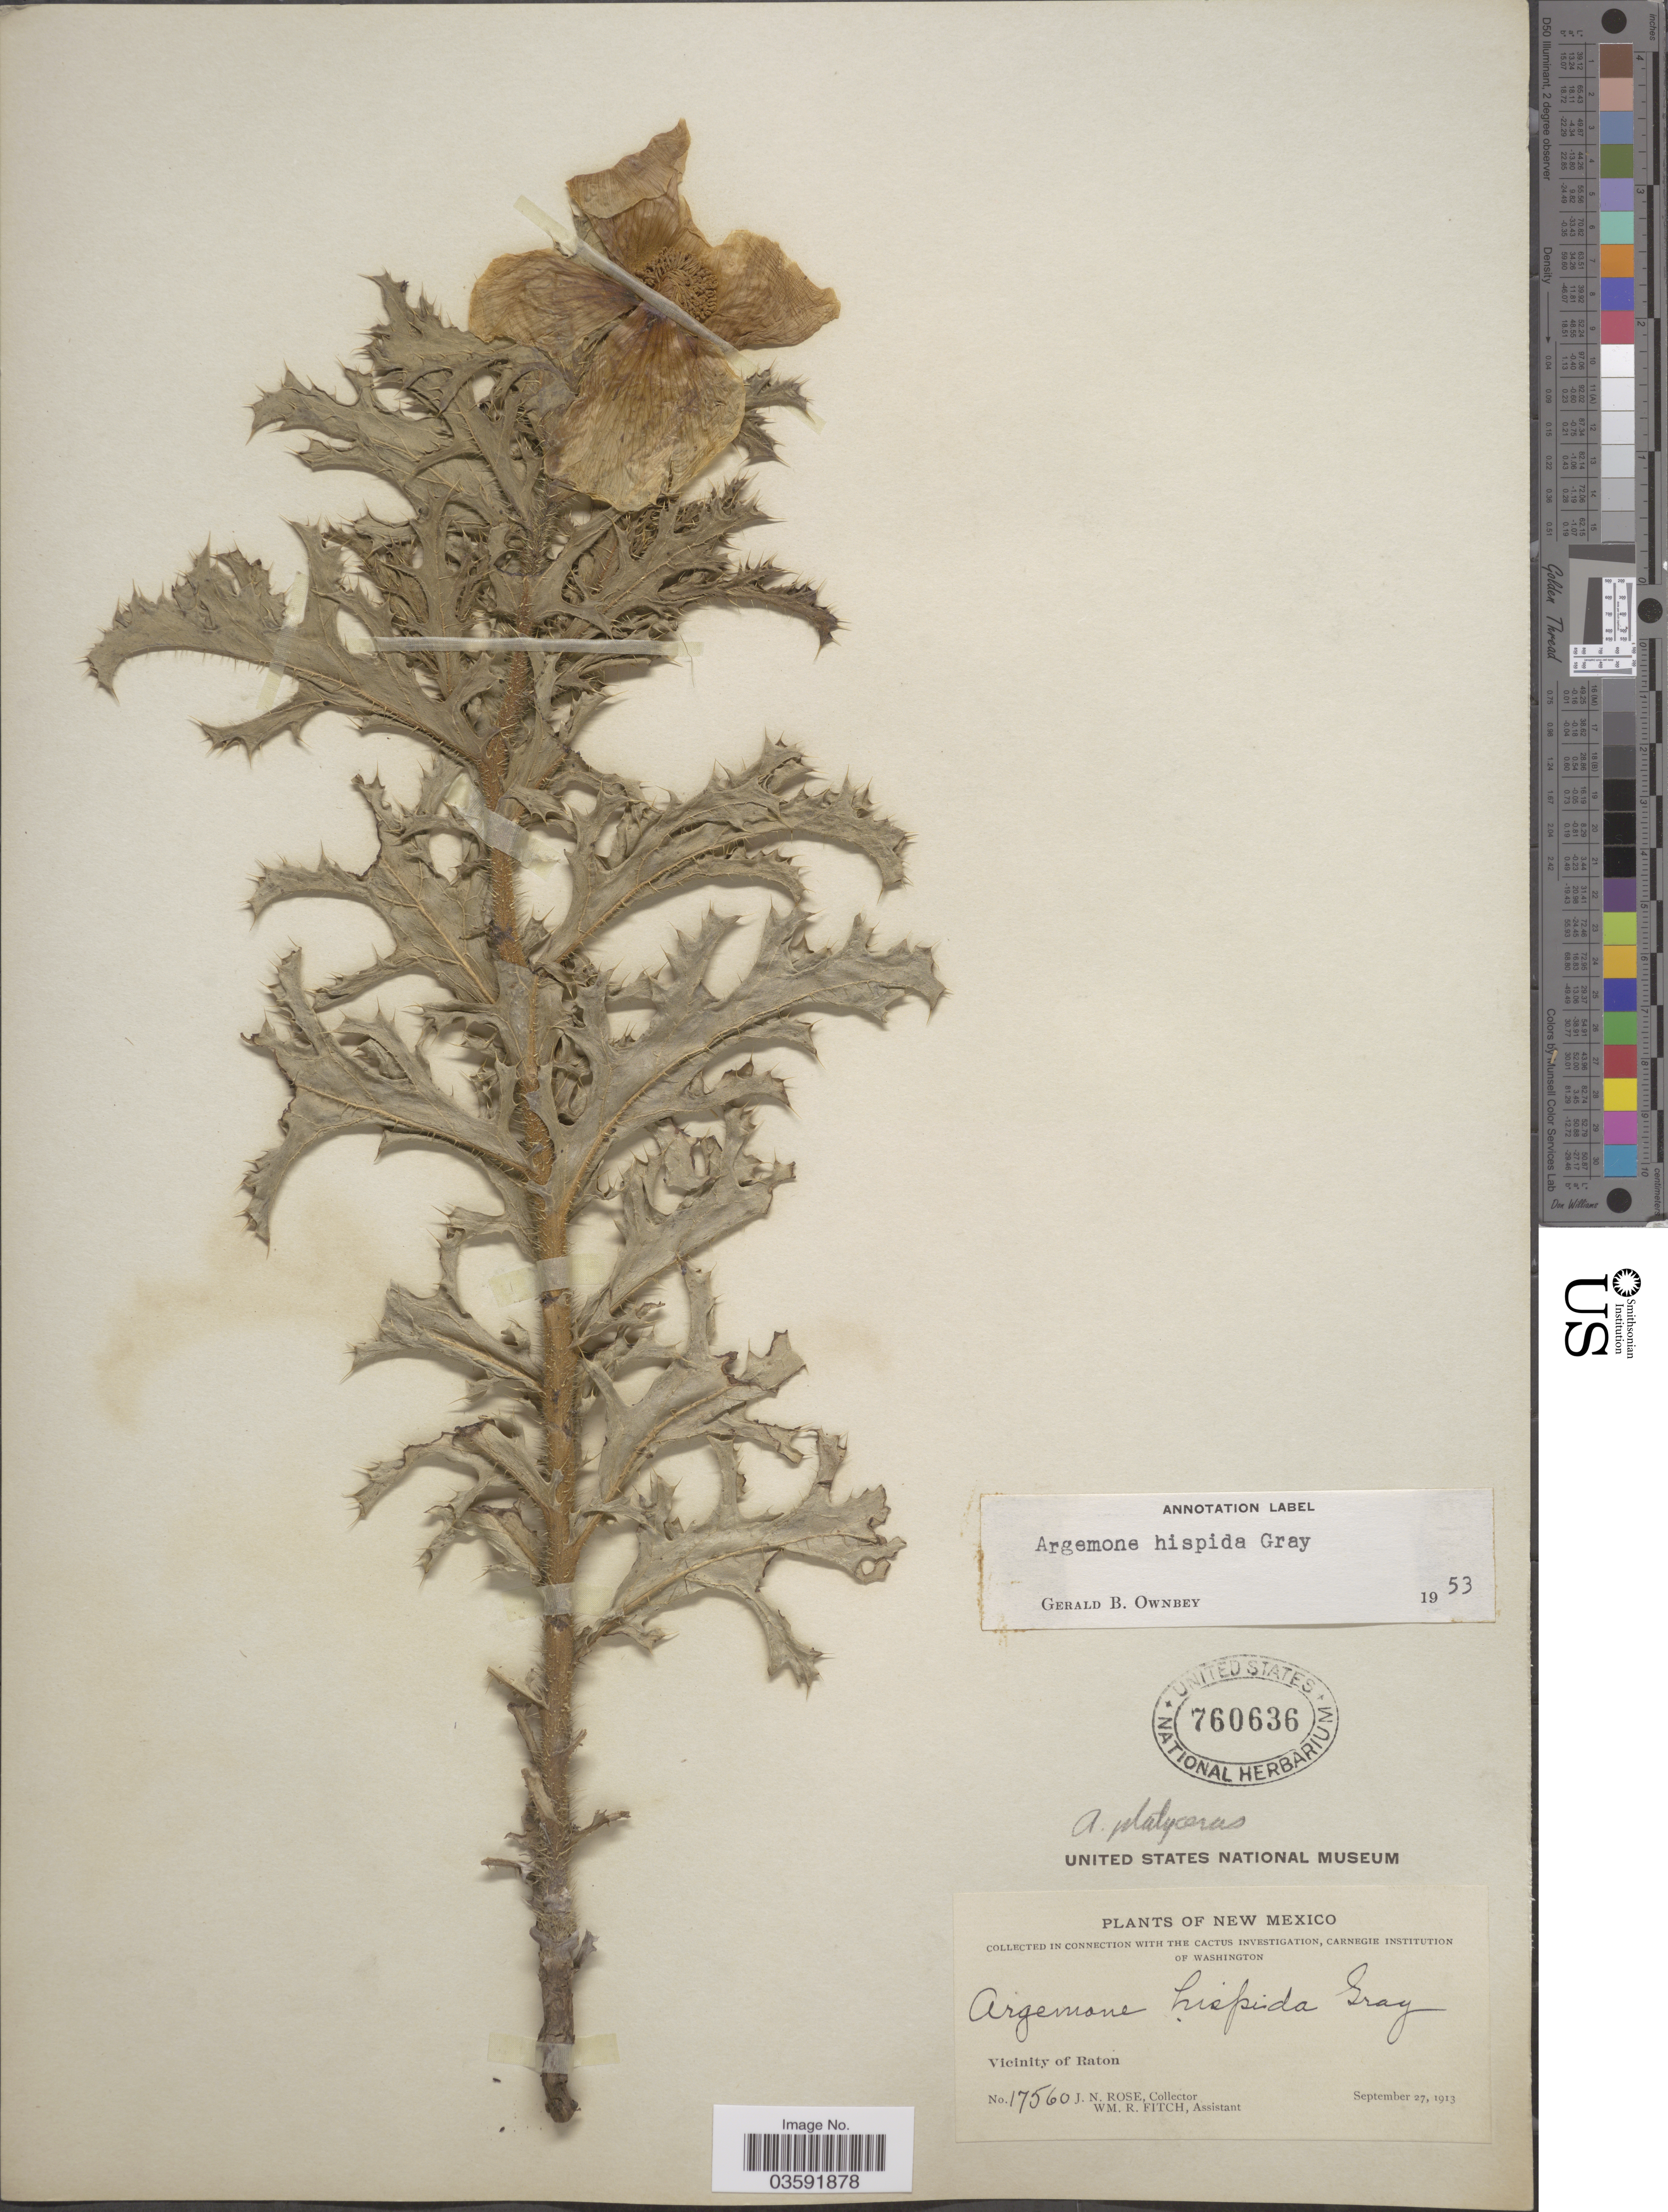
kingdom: Plantae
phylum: Tracheophyta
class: Magnoliopsida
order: Ranunculales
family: Papaveraceae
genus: Argemone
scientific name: Argemone hispida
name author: A. Gray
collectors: J. N. Rose & W. R. Fitch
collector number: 17560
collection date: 1913-09-27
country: United States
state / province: New Mexico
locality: Vicinity of Raton.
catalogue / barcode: US 760636